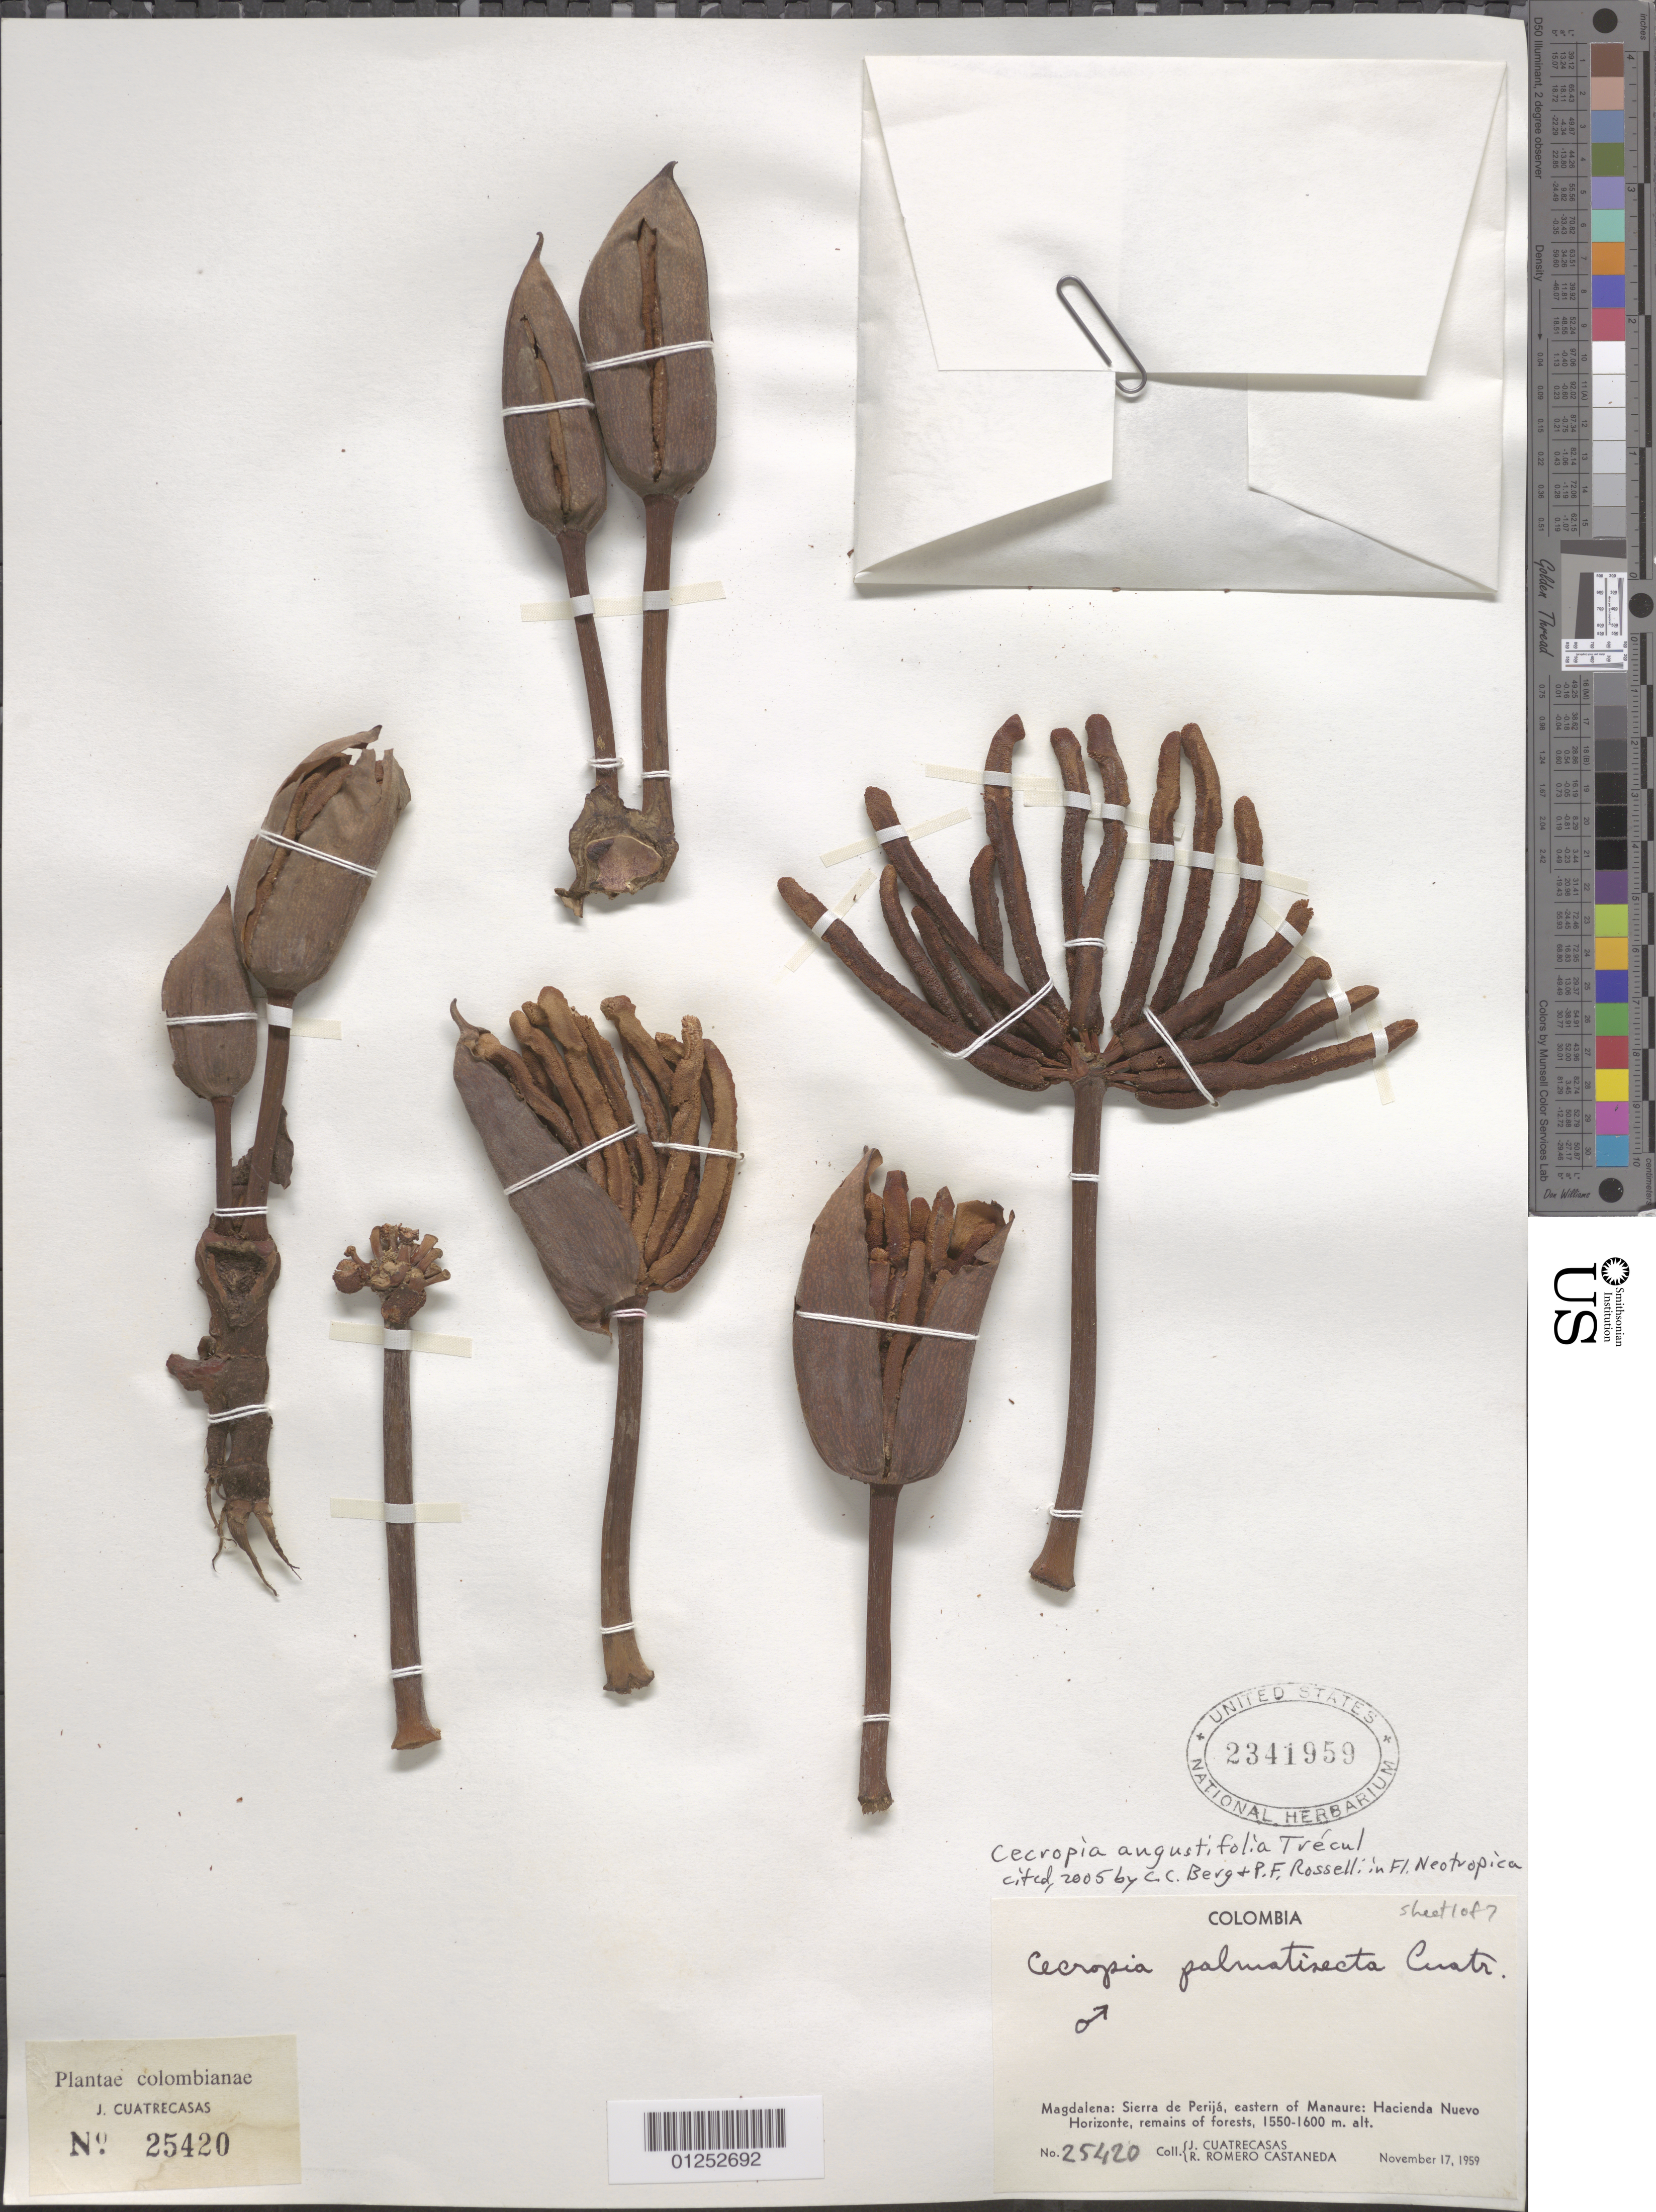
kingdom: Plantae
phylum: Tracheophyta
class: Magnoliopsida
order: Rosales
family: Urticaceae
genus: Cecropia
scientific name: Cecropia angustifolia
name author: Trécul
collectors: J. Cuatrecasas & R. Romero Castañeda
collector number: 25420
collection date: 1959-11-17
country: Colombia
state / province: Magdalena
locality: Sierra de Perijá, eastern of Manaure: Hacienda Nuevo Horizonte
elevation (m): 1550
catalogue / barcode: US 2341959